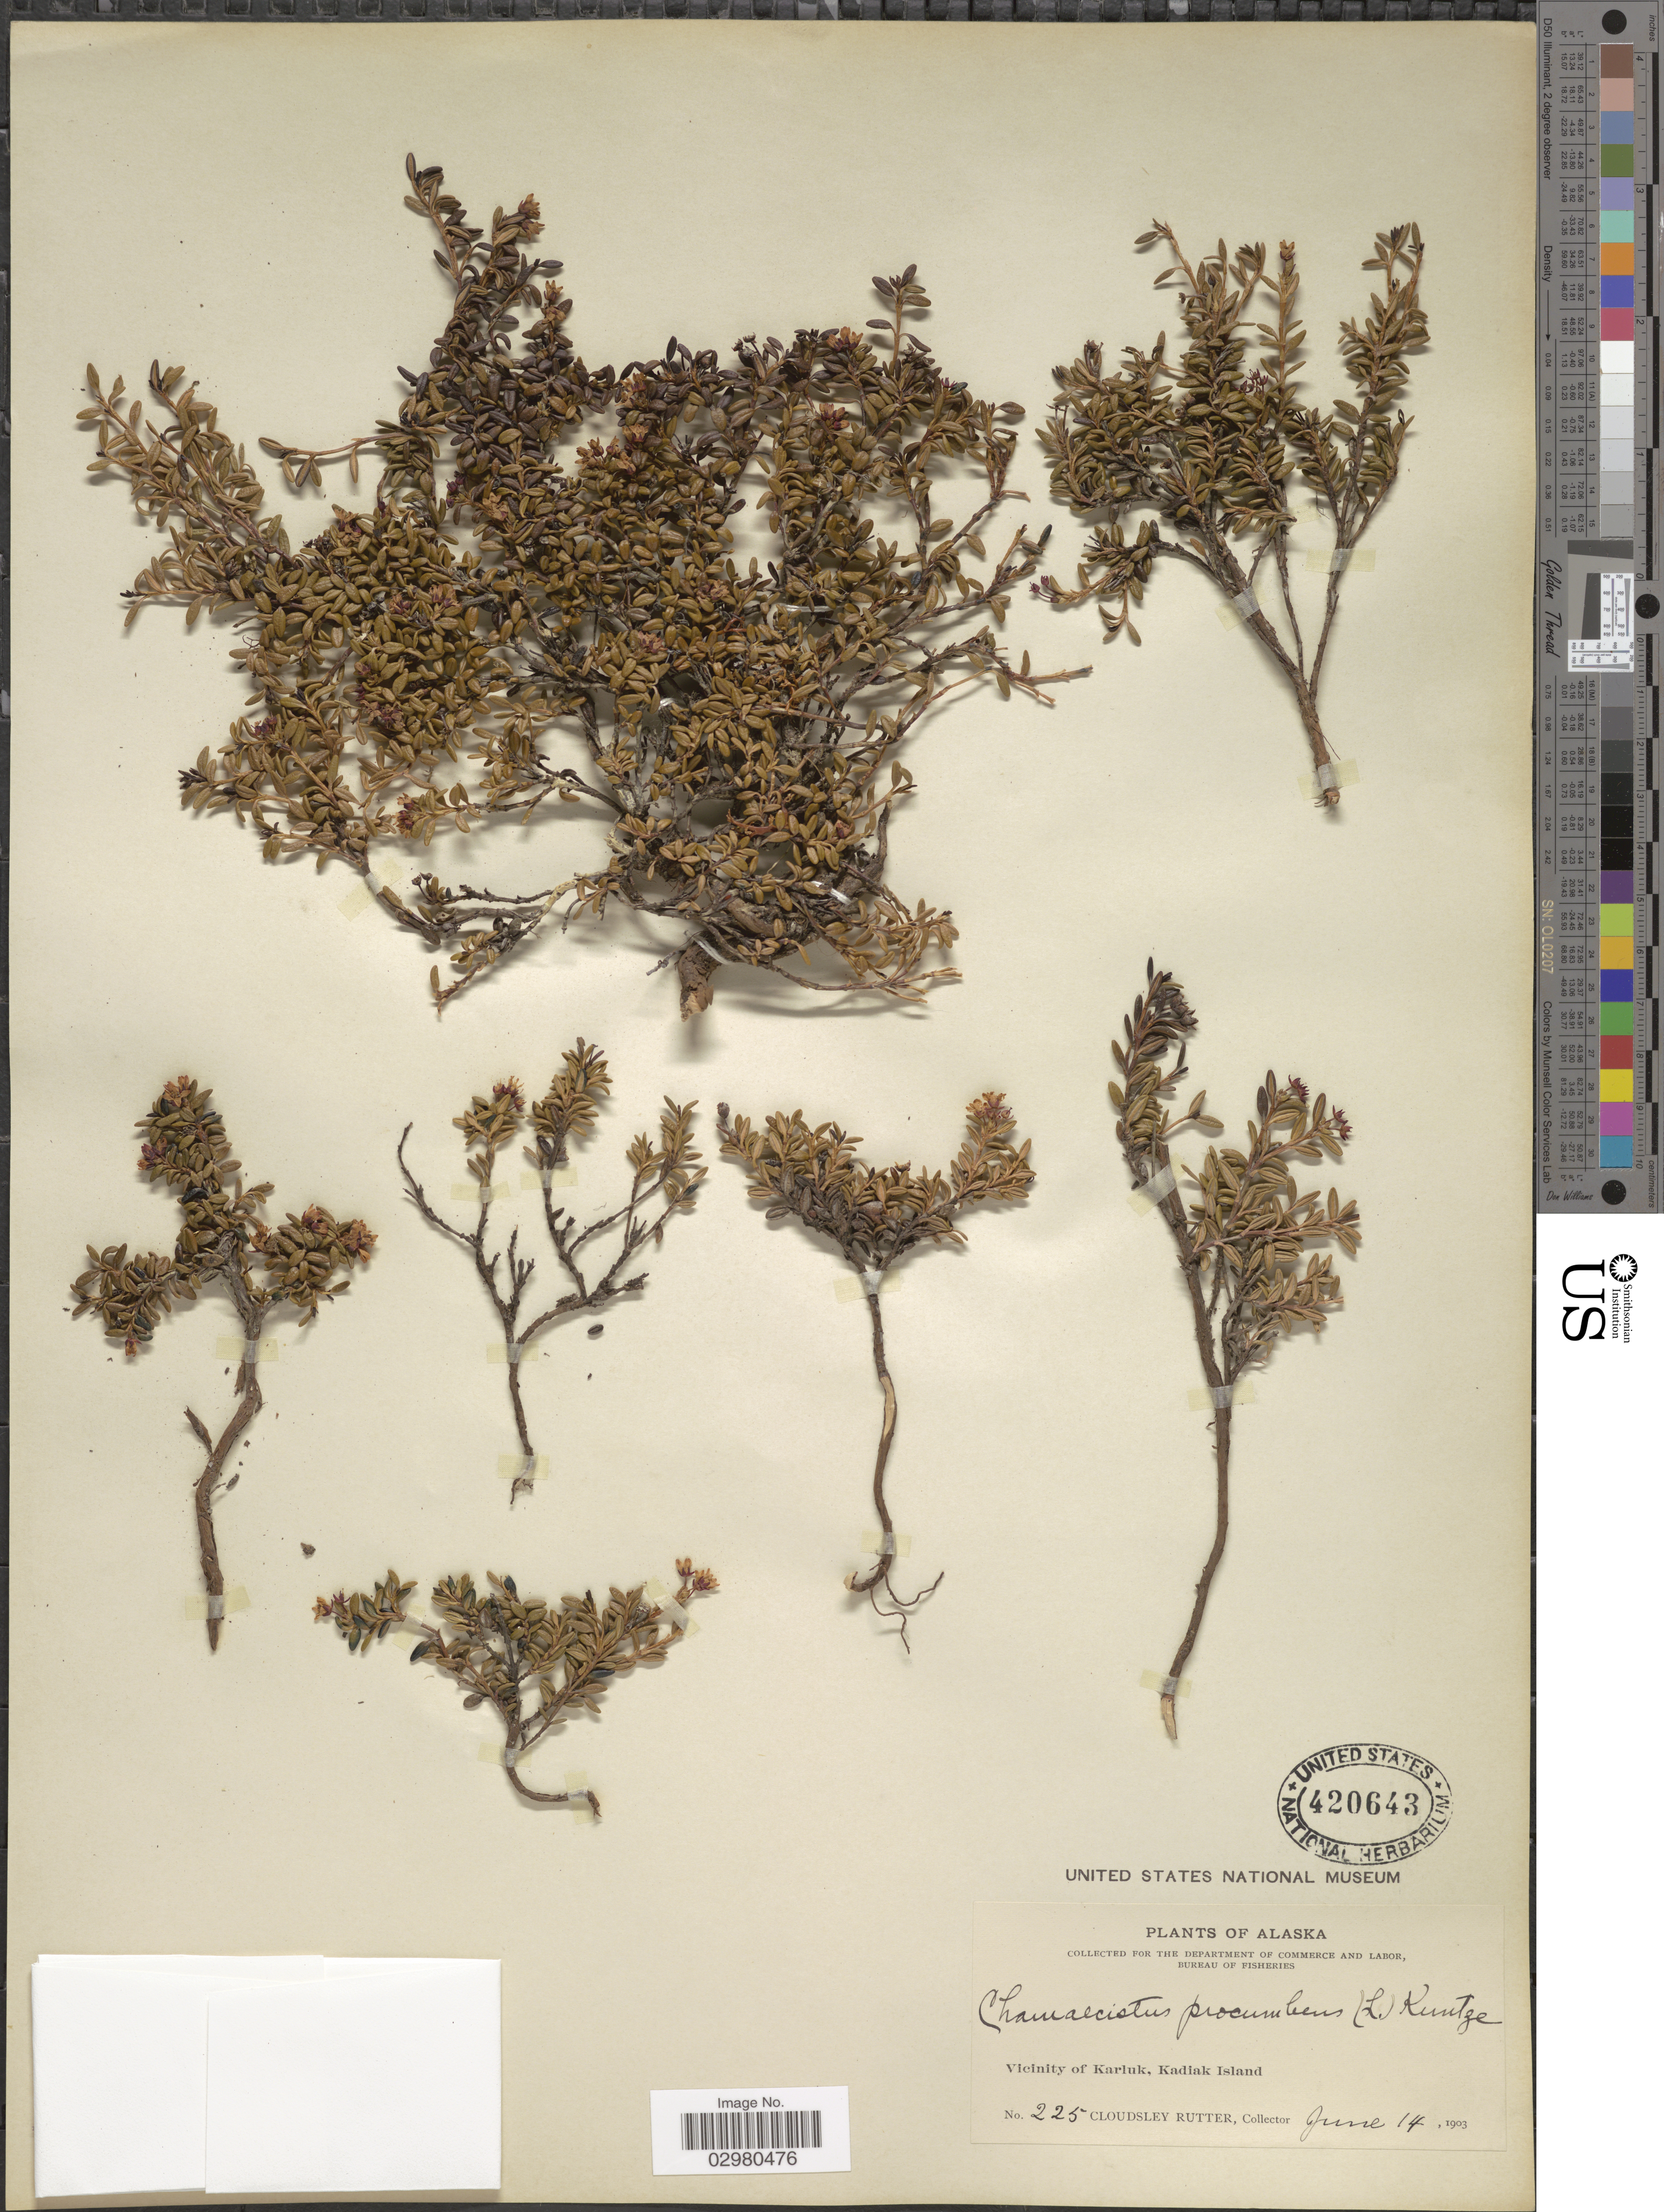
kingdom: Plantae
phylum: Tracheophyta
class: Magnoliopsida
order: Ericales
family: Ericaceae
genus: Loiseleuria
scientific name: Loiseleuria procumbens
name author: (L.) Desv.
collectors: C. Rutter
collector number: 225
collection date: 1903-06-14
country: United States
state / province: Alaska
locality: Vicinity of Karluk, Kadiak Island.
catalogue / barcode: US 420643